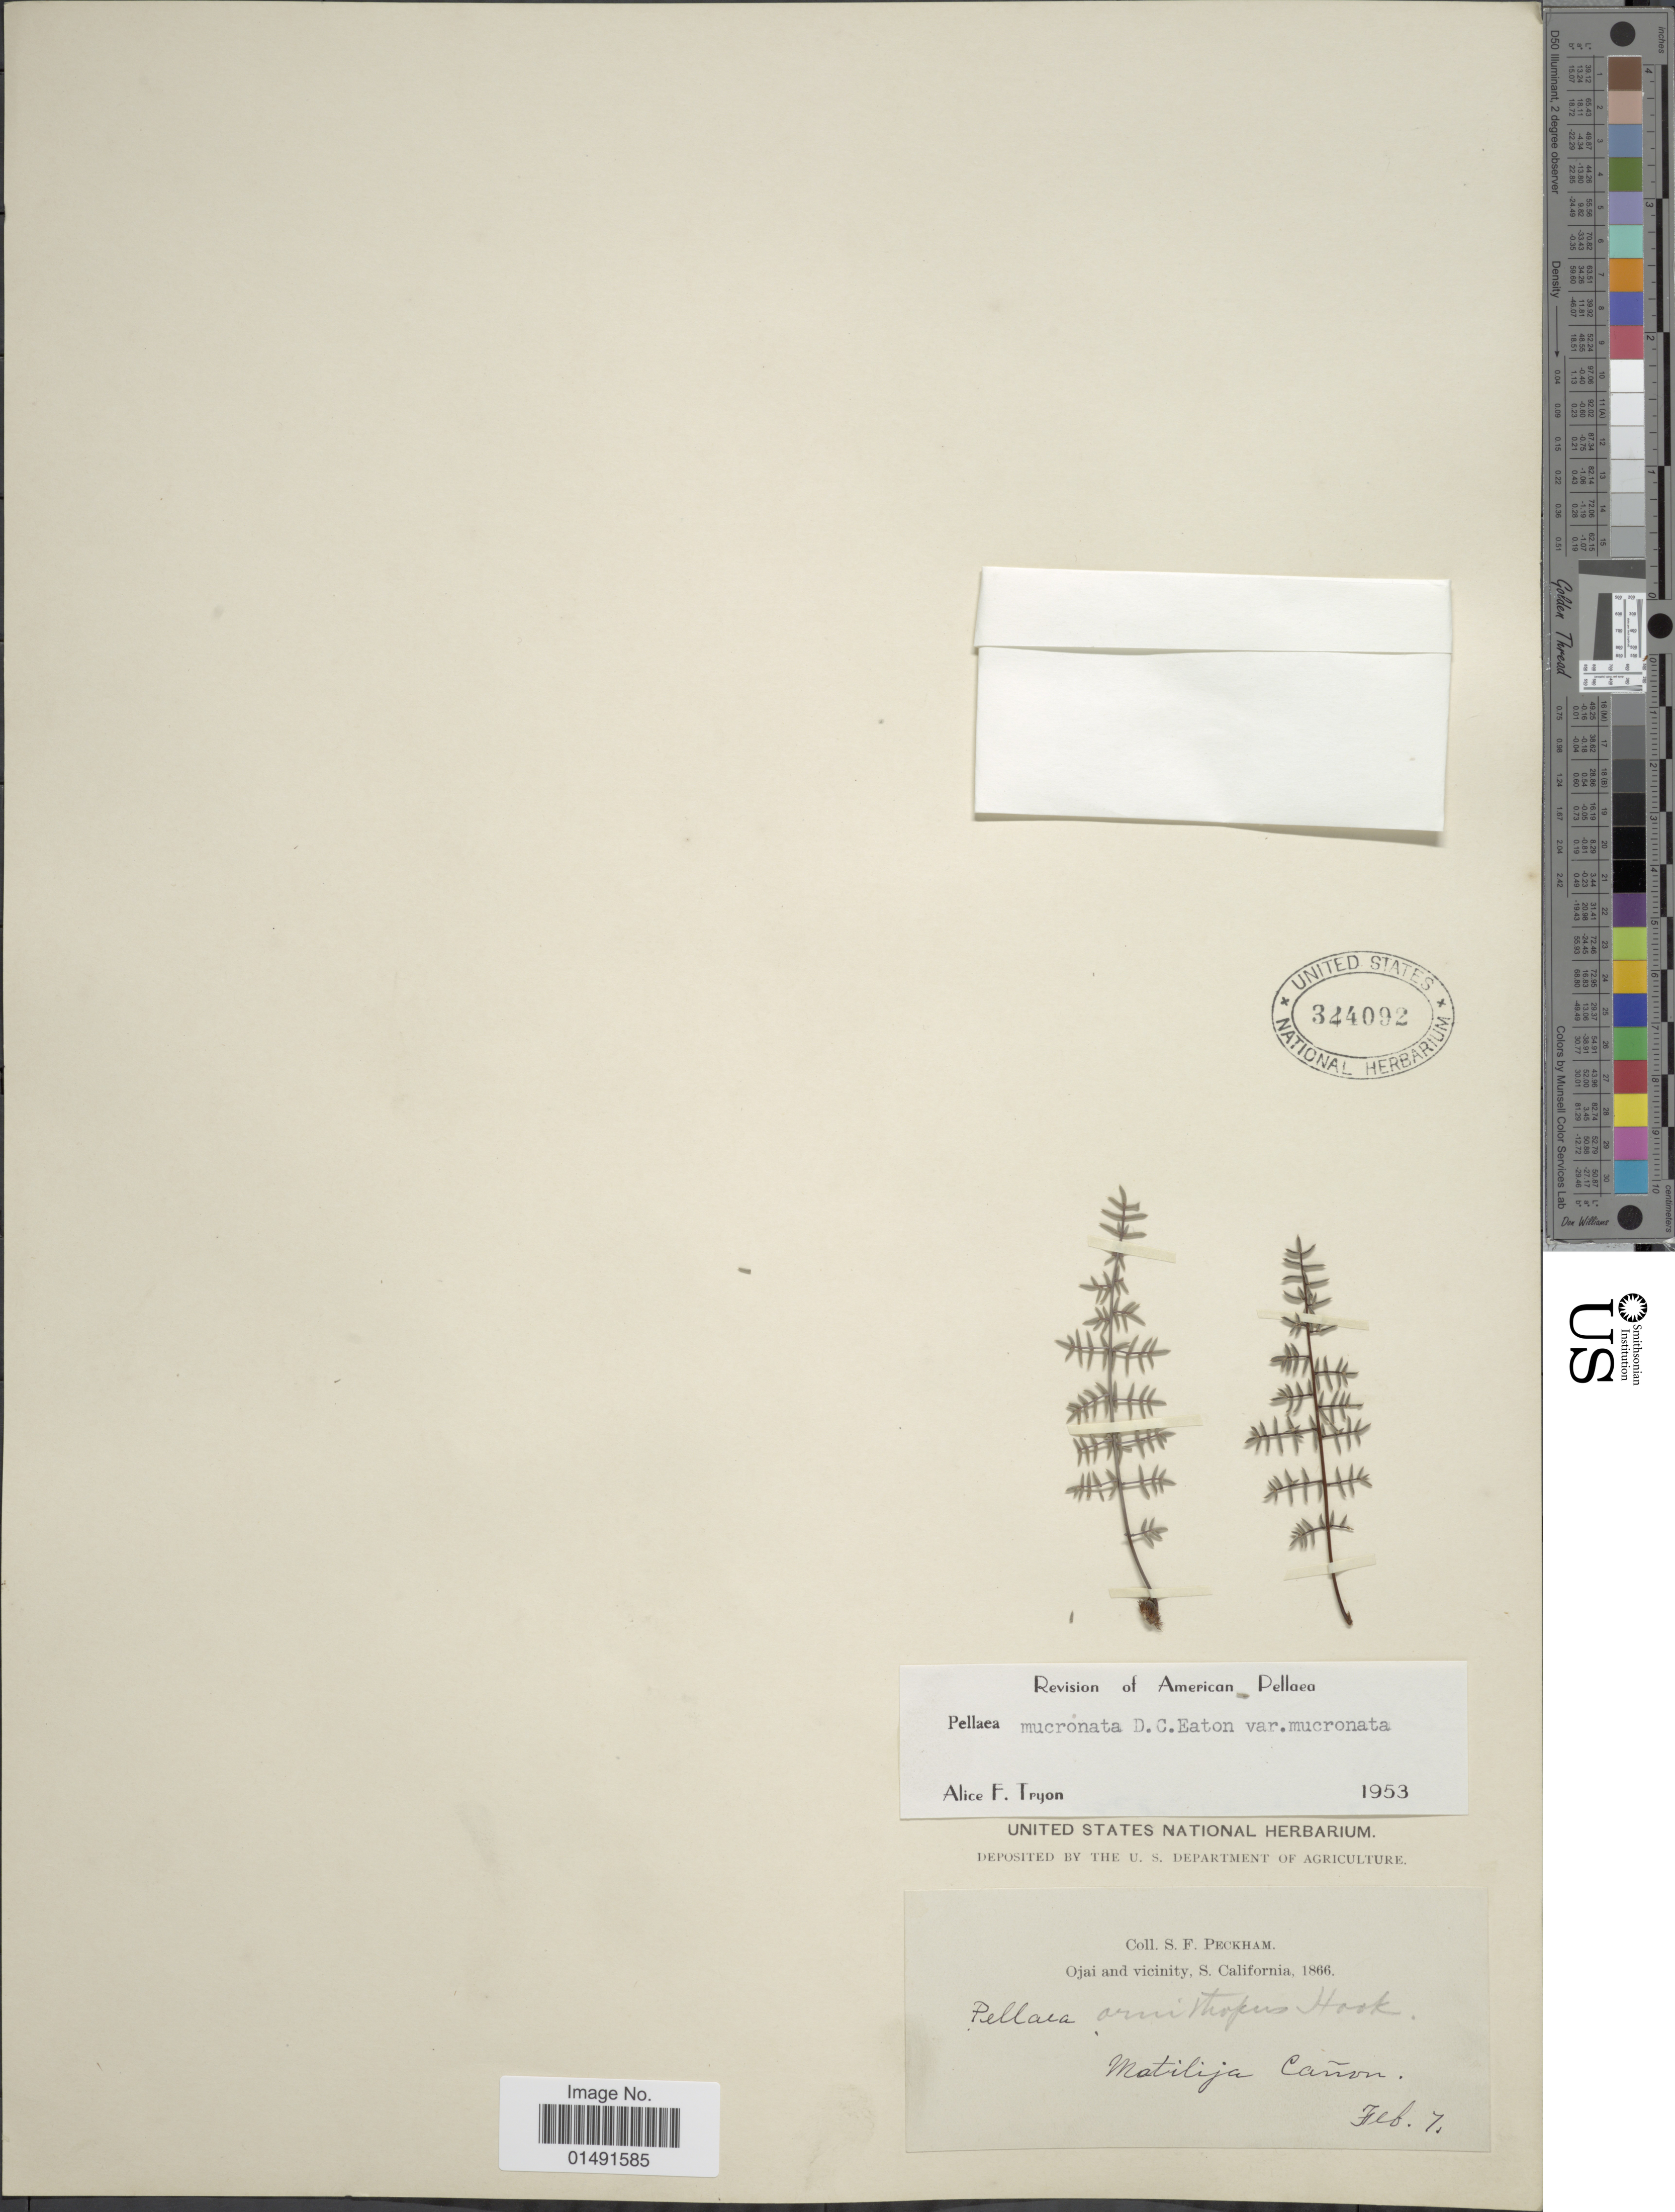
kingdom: Plantae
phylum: Tracheophyta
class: Polypodiopsida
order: Polypodiales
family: Pteridaceae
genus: Pellaea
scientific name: Pellaea mucronata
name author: (D.C. Eaton) D.C. Eaton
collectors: S. Peckham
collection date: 1866-02-17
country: United States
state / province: California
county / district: Ventura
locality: Ojai and vicinity, S. California, Matilja Cañon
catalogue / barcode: US 324092